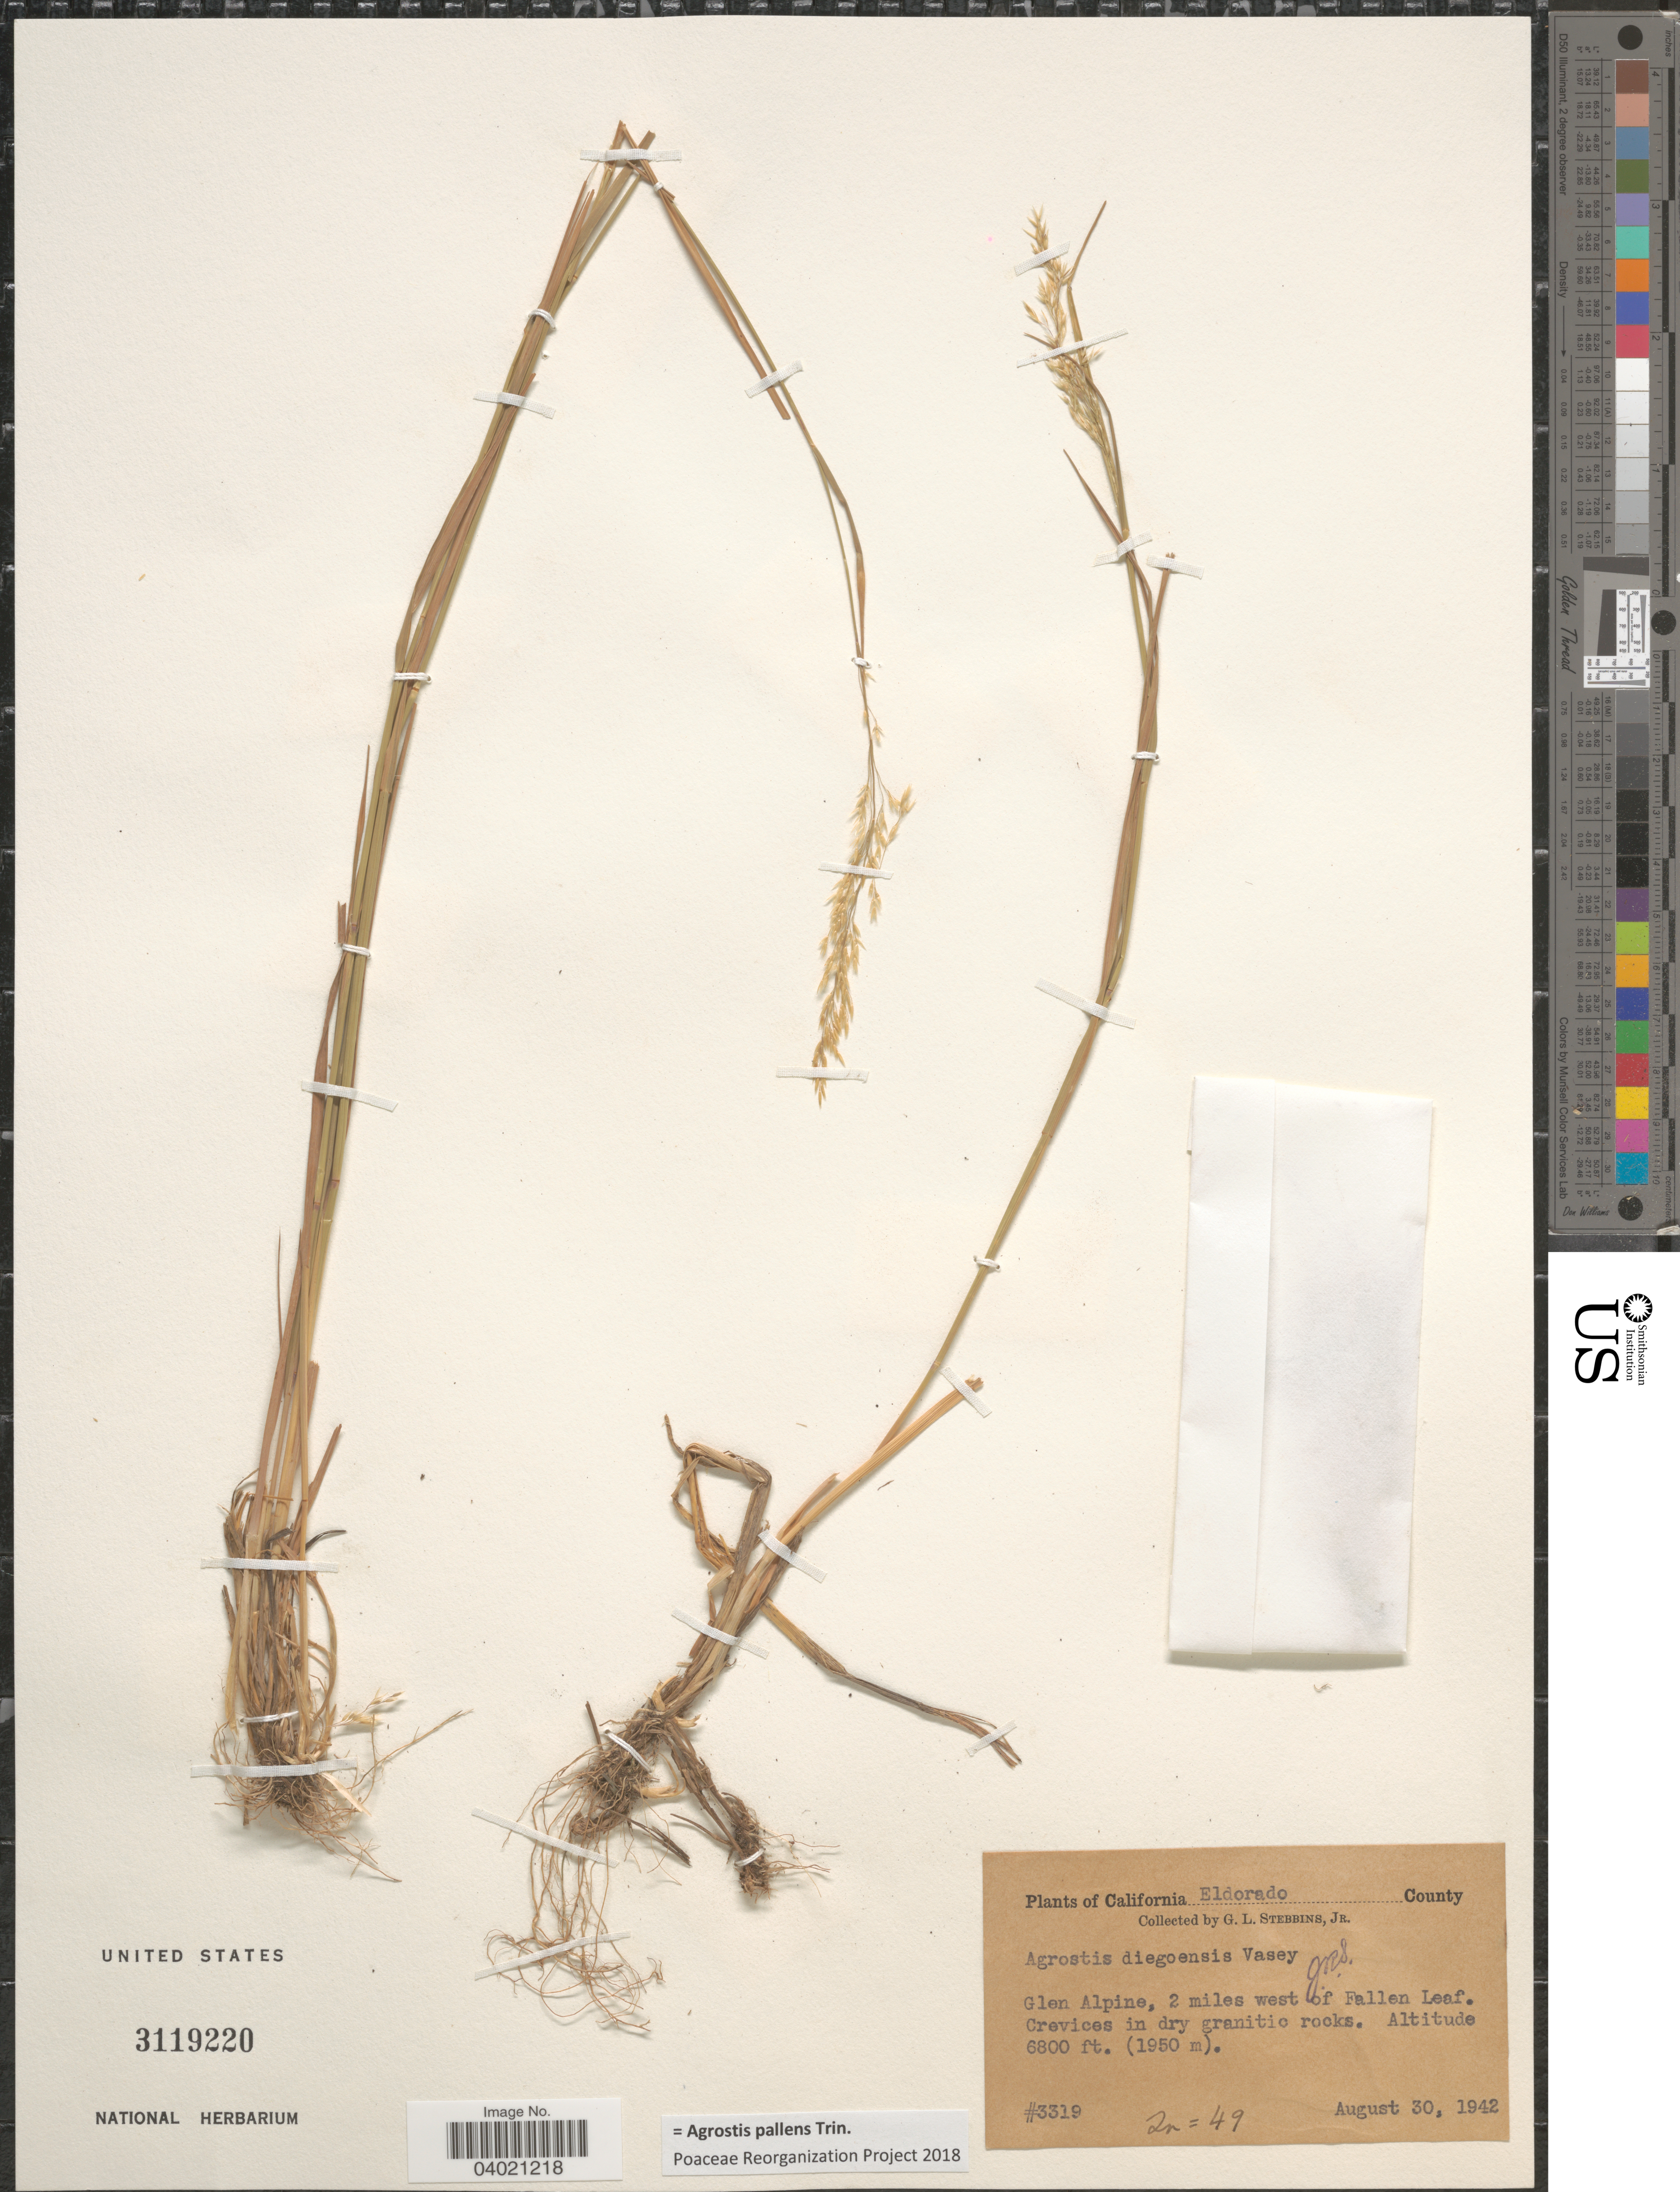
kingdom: Plantae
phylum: Tracheophyta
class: Liliopsida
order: Poales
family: Poaceae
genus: Agrostis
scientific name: Agrostis pallens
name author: Trin.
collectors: G. L. Stebbins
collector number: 3319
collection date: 1942-08-30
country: United States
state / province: California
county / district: El Dorado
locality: Eldorado County. Glen Alpine, 2 miles west of Fallen Leaf.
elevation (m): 2073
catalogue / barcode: US 3119220